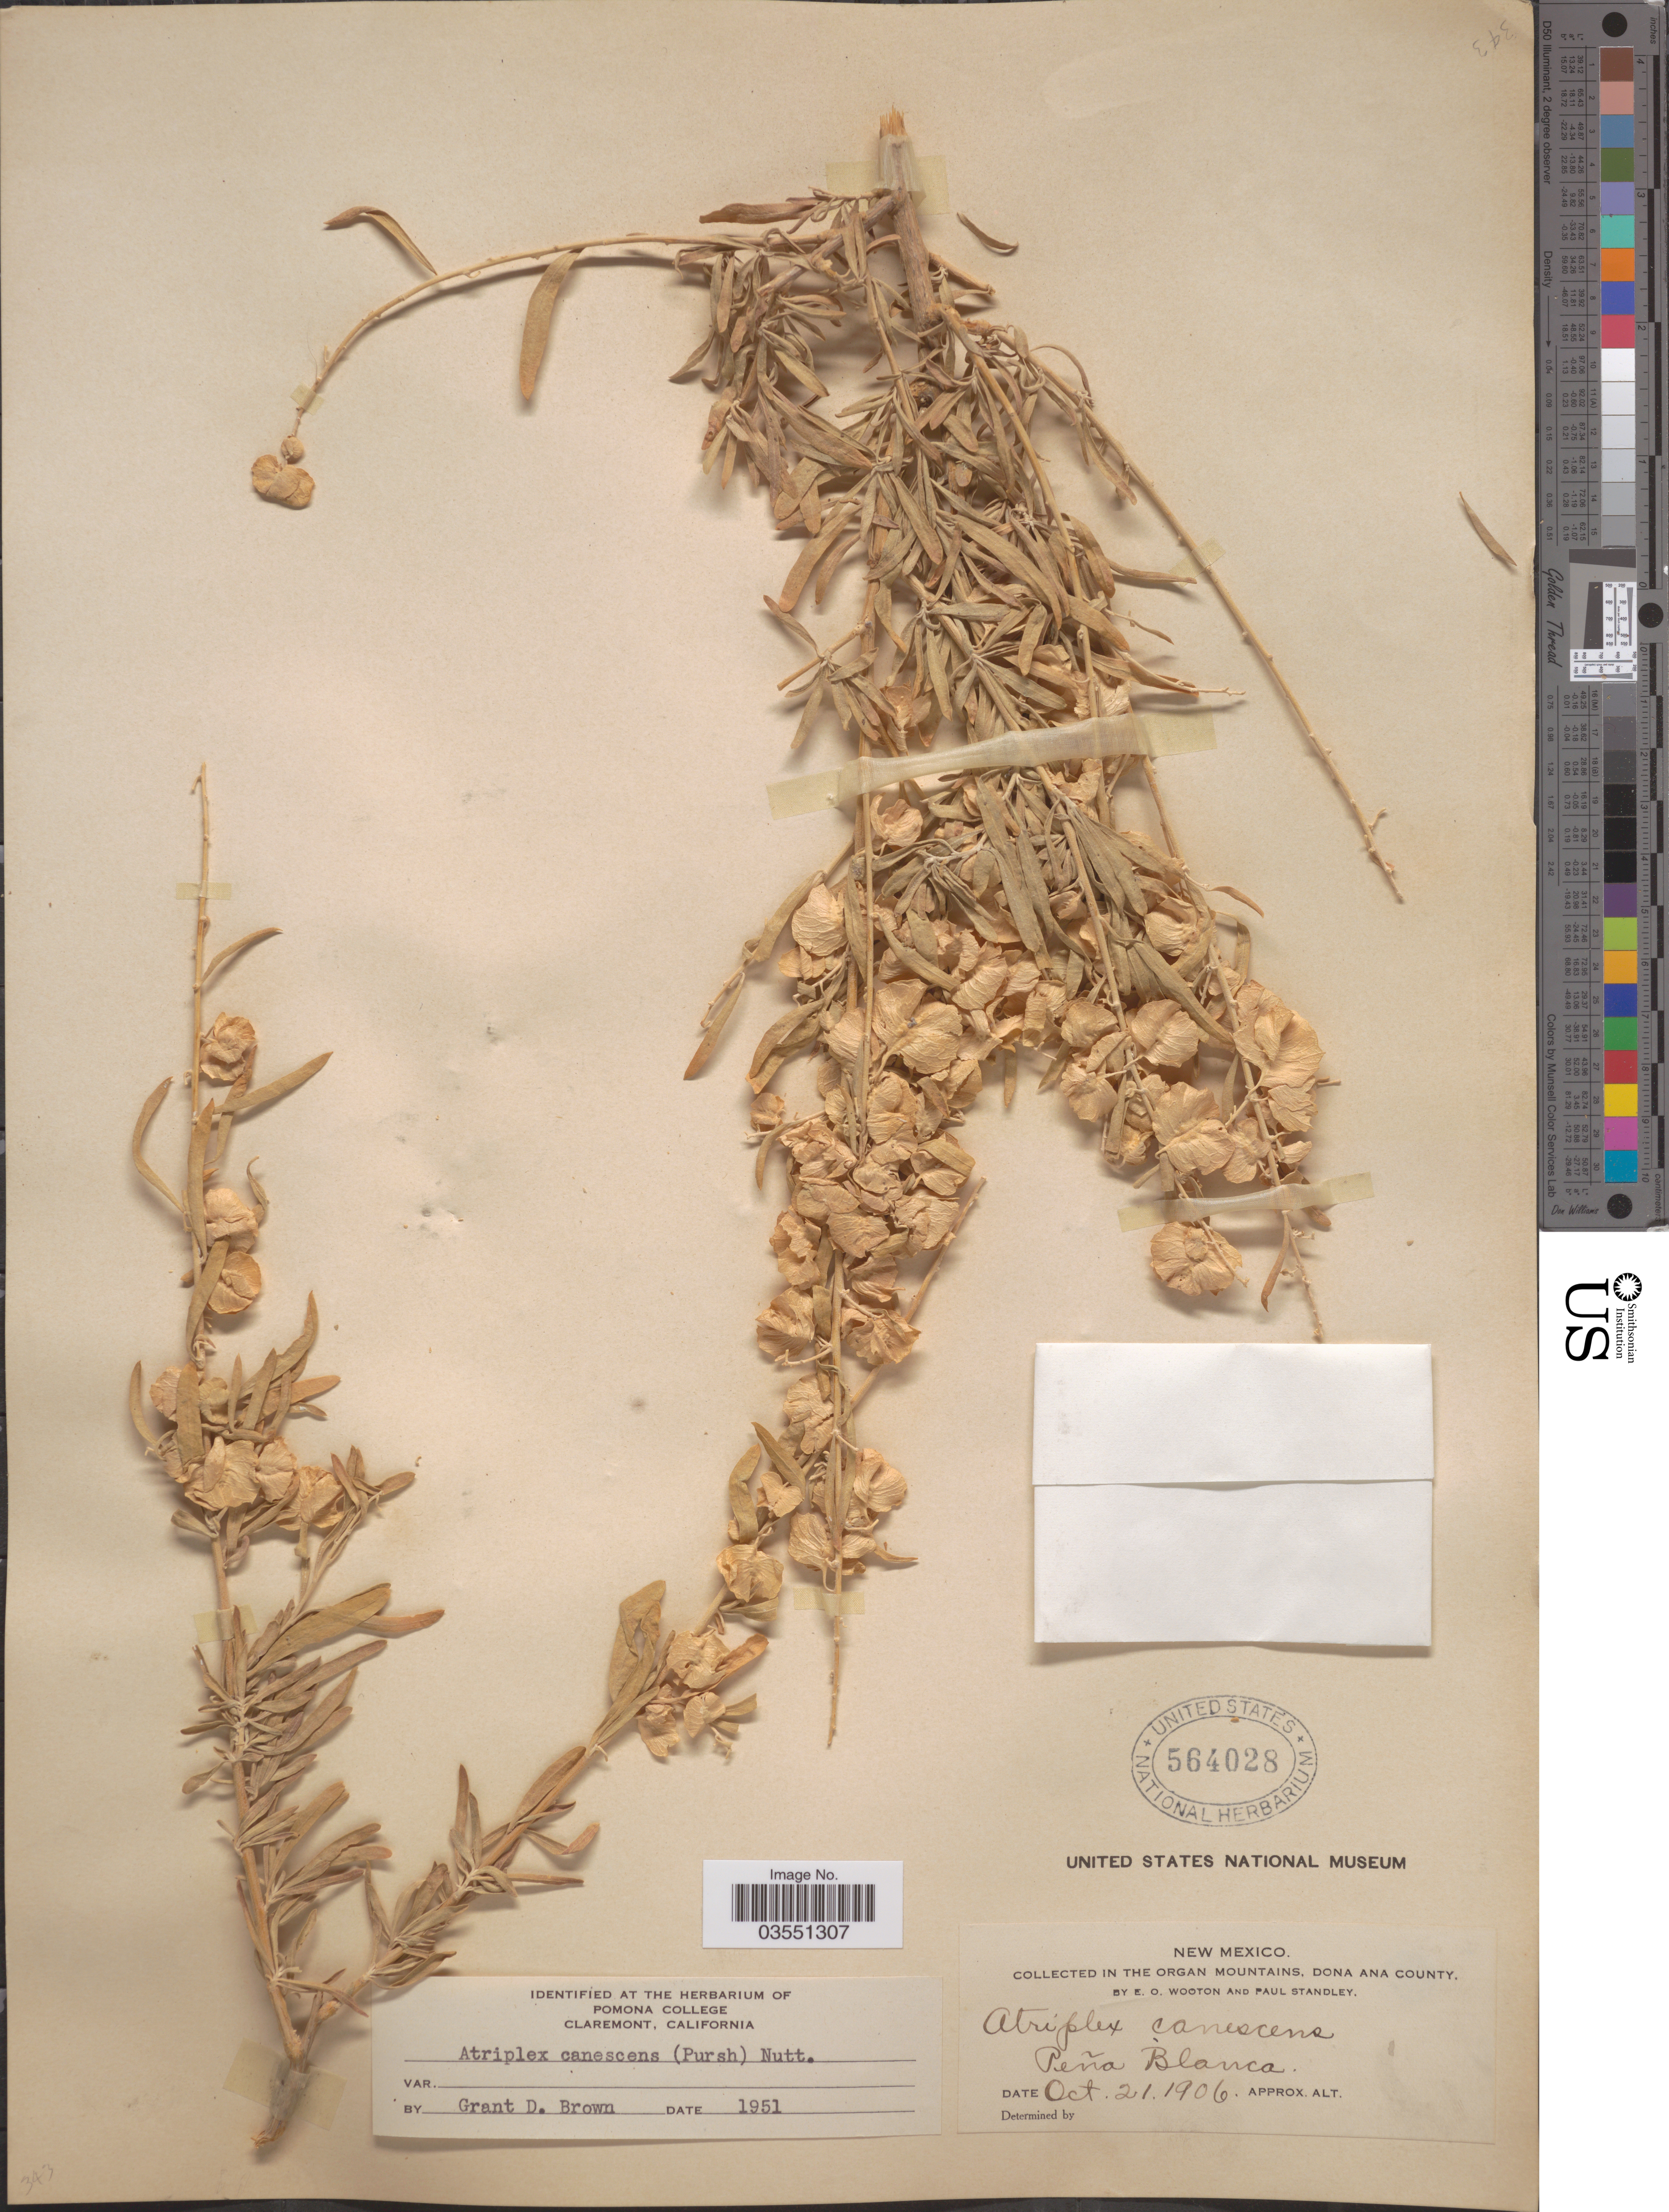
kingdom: Plantae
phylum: Tracheophyta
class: Magnoliopsida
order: Caryophyllales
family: Amaranthaceae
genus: Atriplex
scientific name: Atriplex canescens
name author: (Pursh) Nutt.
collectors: E. O. Wooton & P. C. Standley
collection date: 1906-10-21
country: United States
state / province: New Mexico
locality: In the Organ Mountains, Dona Ana County. Peña Blanca.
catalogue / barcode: US 564028